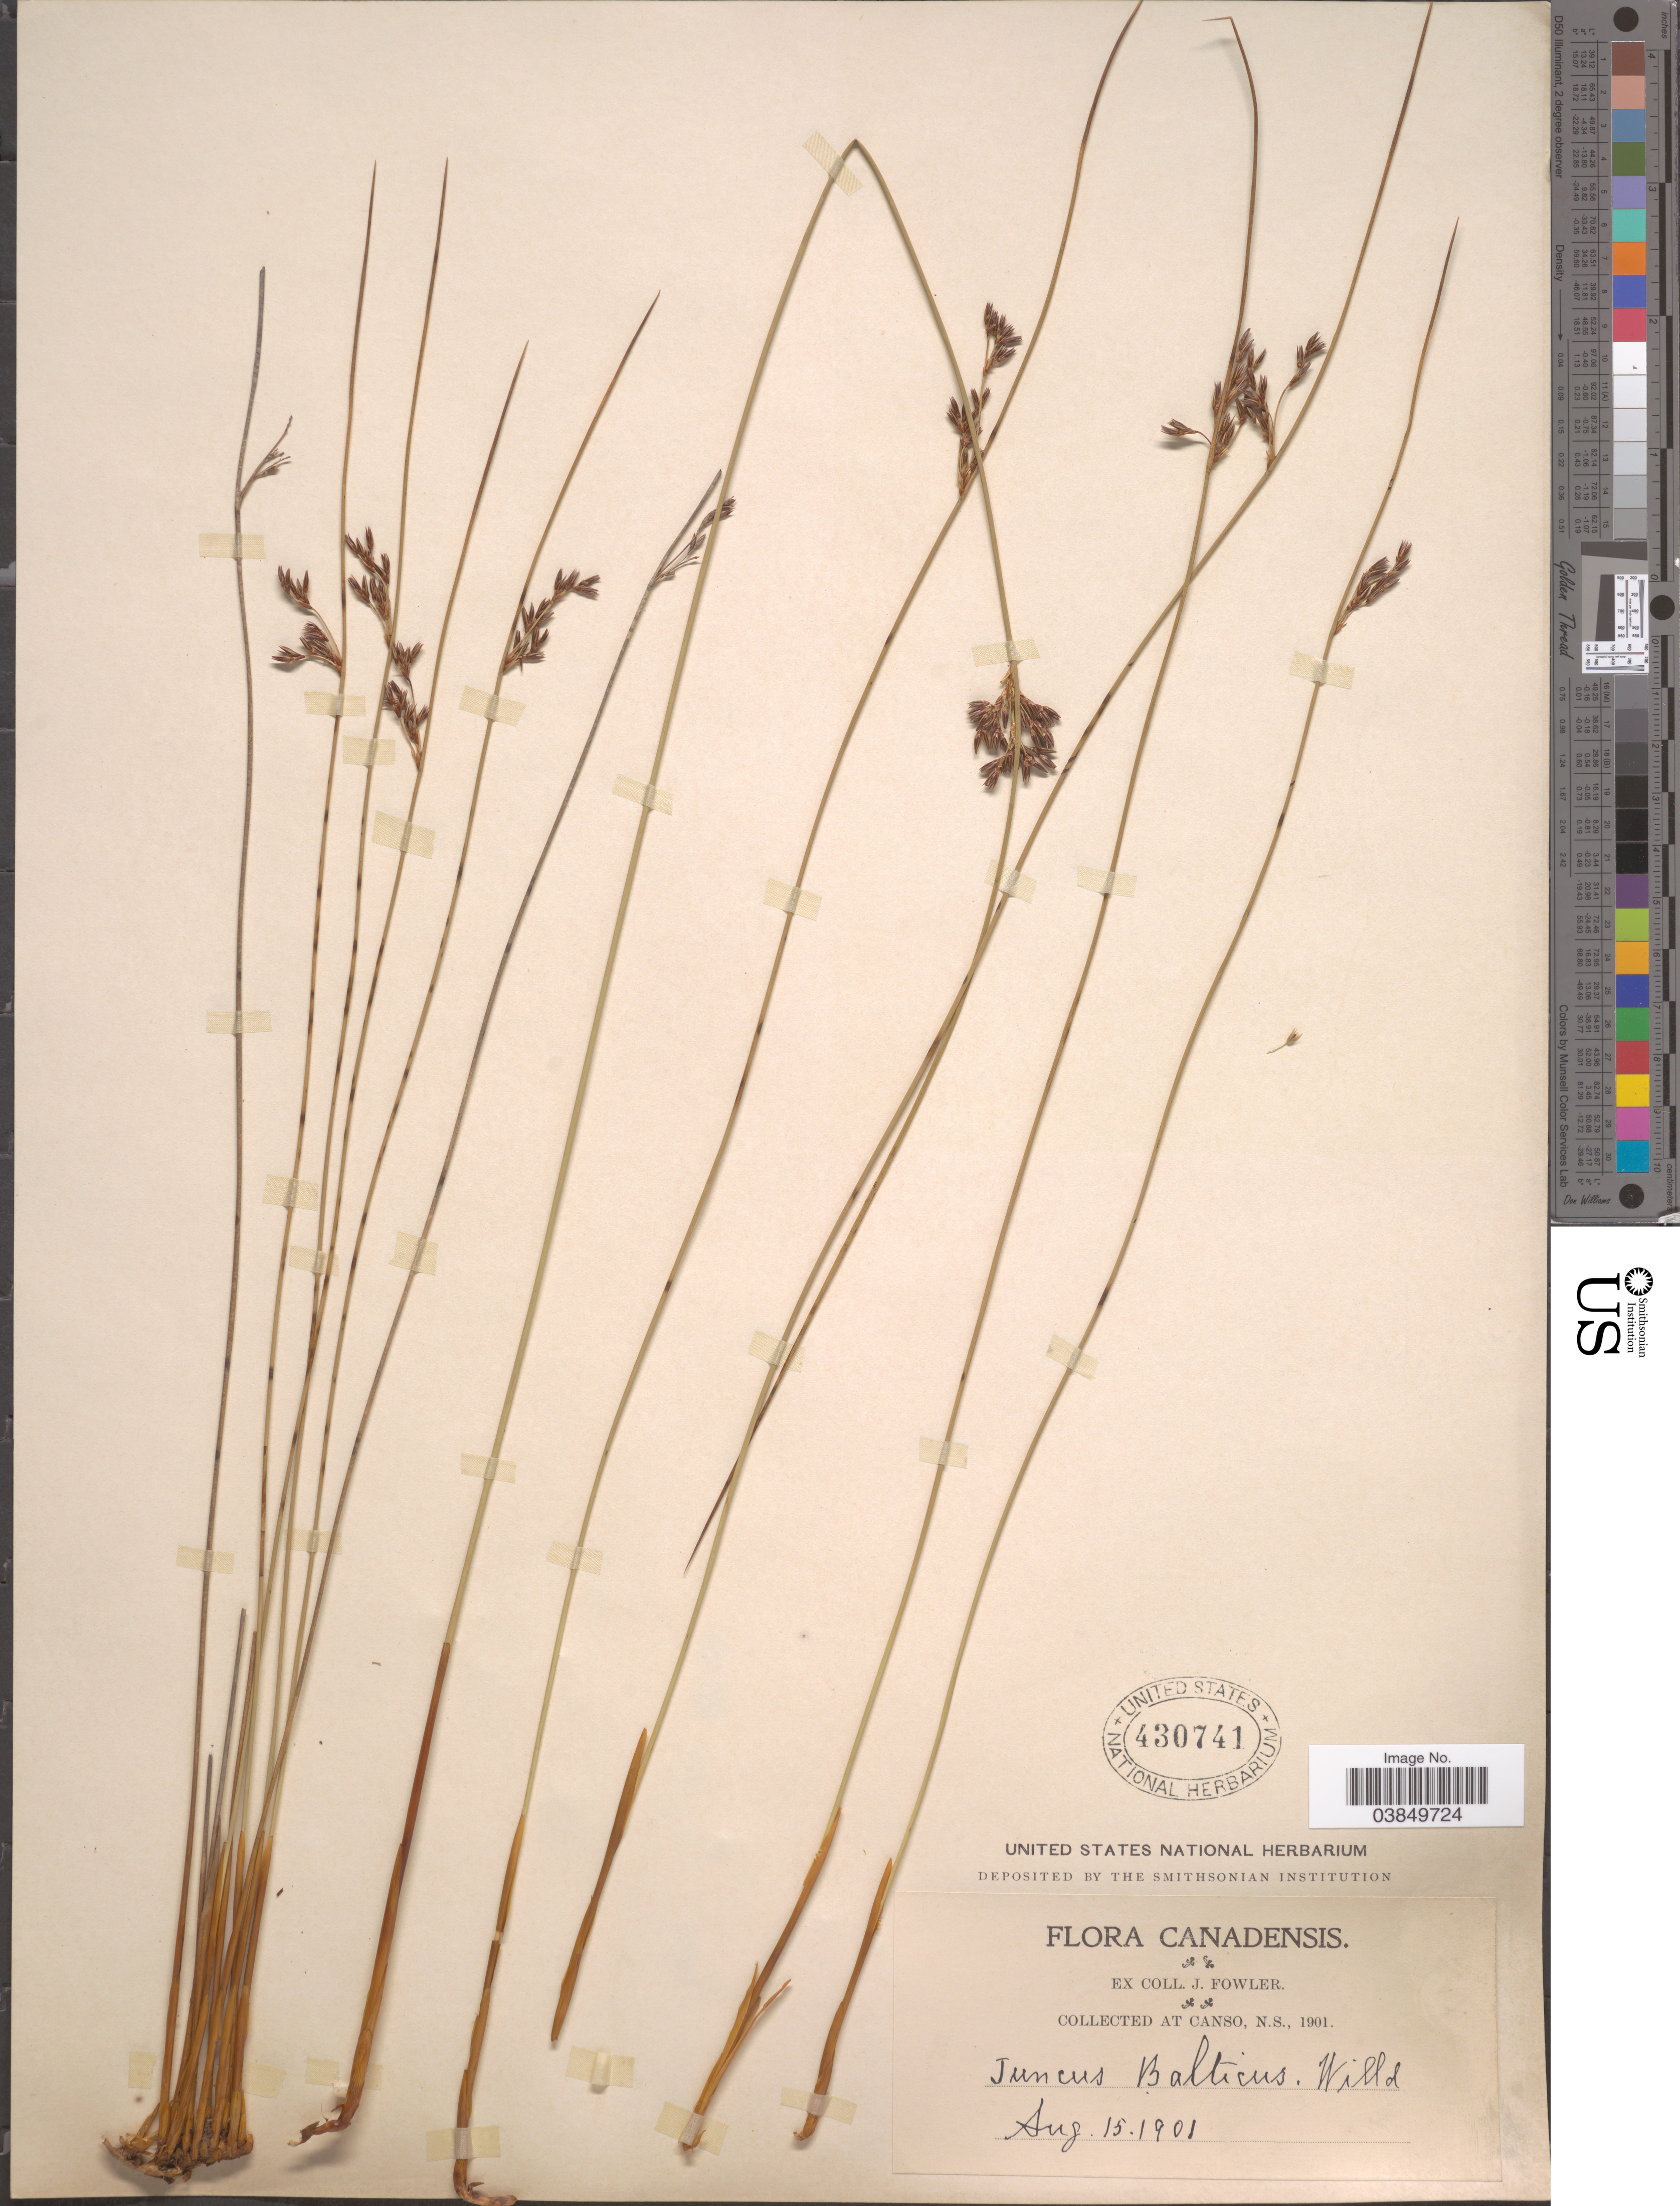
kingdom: Plantae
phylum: Tracheophyta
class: Liliopsida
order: Poales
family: Juncaceae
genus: Juncus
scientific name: Juncus balticus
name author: Willd.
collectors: J. Fowler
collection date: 1901-08-15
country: Canada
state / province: Nova Scotia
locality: Canso.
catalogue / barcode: US 430741